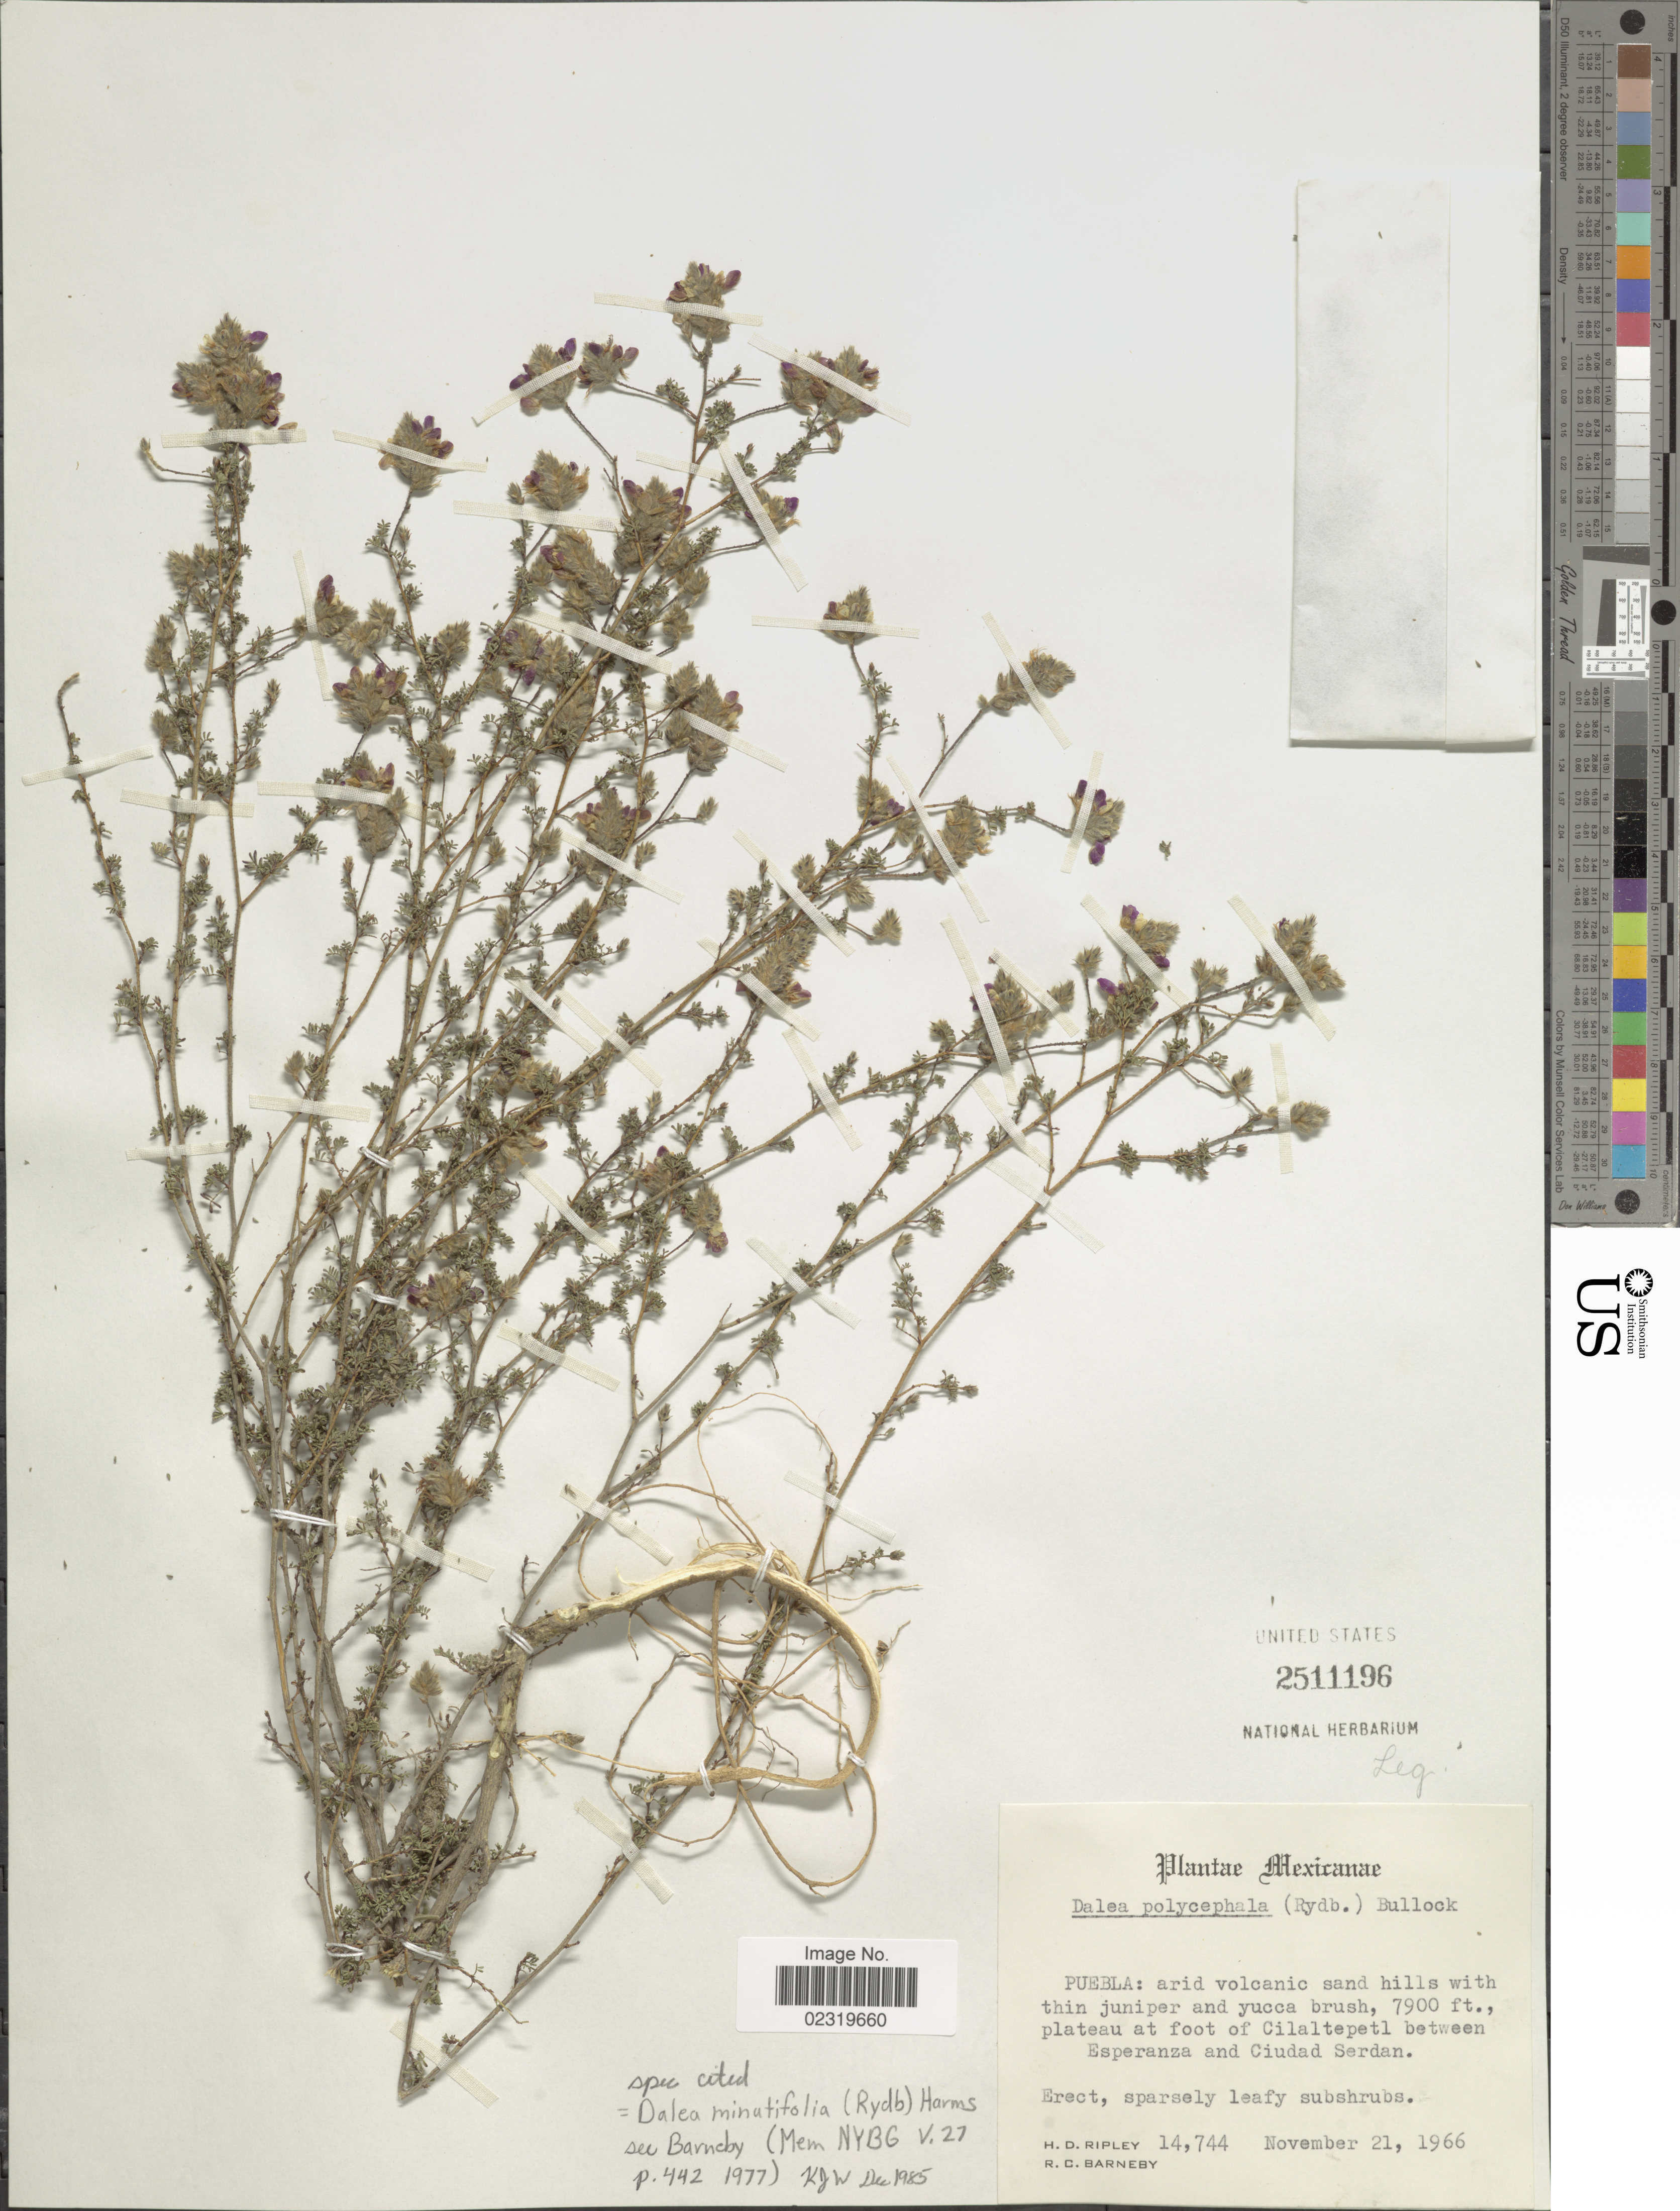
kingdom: Plantae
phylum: Tracheophyta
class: Magnoliopsida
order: Fabales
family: Fabaceae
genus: Dalea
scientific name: Dalea minutifolia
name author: (Rydb.) Harms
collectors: H. Ripley & R. C. Barneby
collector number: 14744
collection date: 1966-11-21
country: Mexico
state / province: Puebla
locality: Foot of Cilaltepetl between Esperanza and Ciudad Serdan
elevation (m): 2408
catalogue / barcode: US 2511196